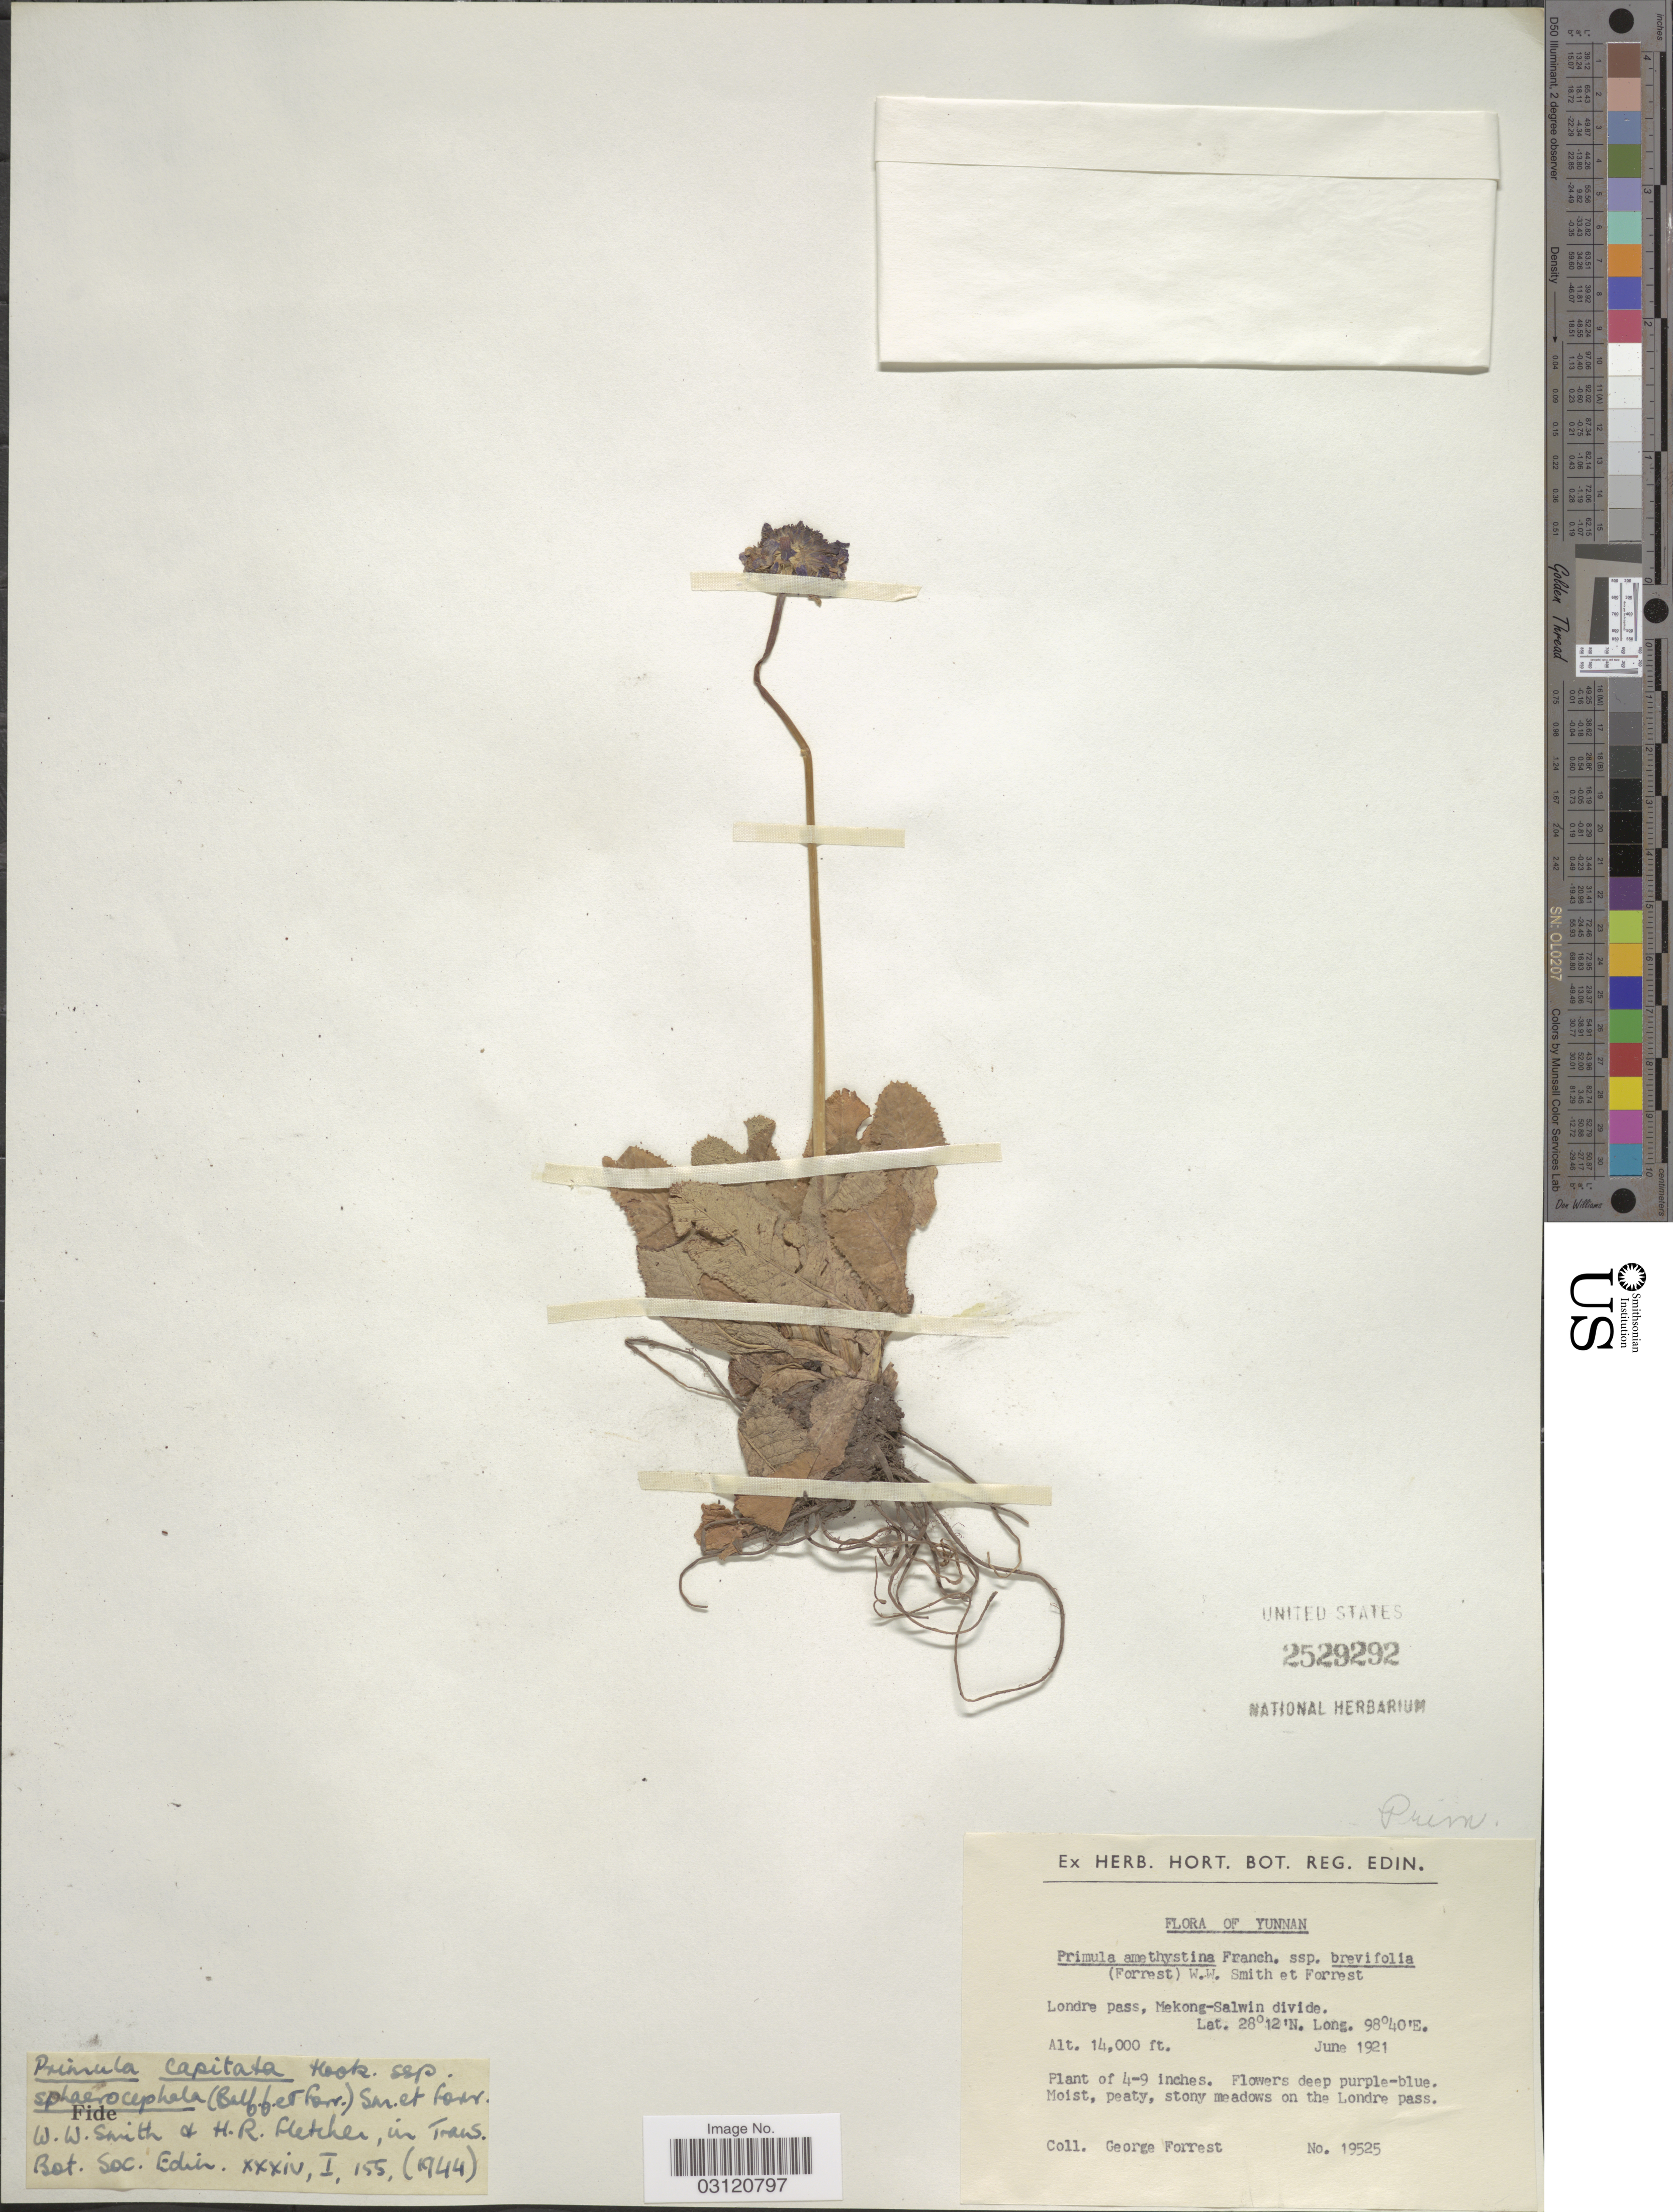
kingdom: Plantae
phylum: Tracheophyta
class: Magnoliopsida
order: Ericales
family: Primulaceae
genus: Primula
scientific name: Primula capitata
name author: Hook.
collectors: G. Forrest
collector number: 19525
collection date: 1921-06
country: China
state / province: Yunnan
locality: Londre pass, Mekong-Salwin divide.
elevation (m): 4267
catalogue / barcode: US 2529292